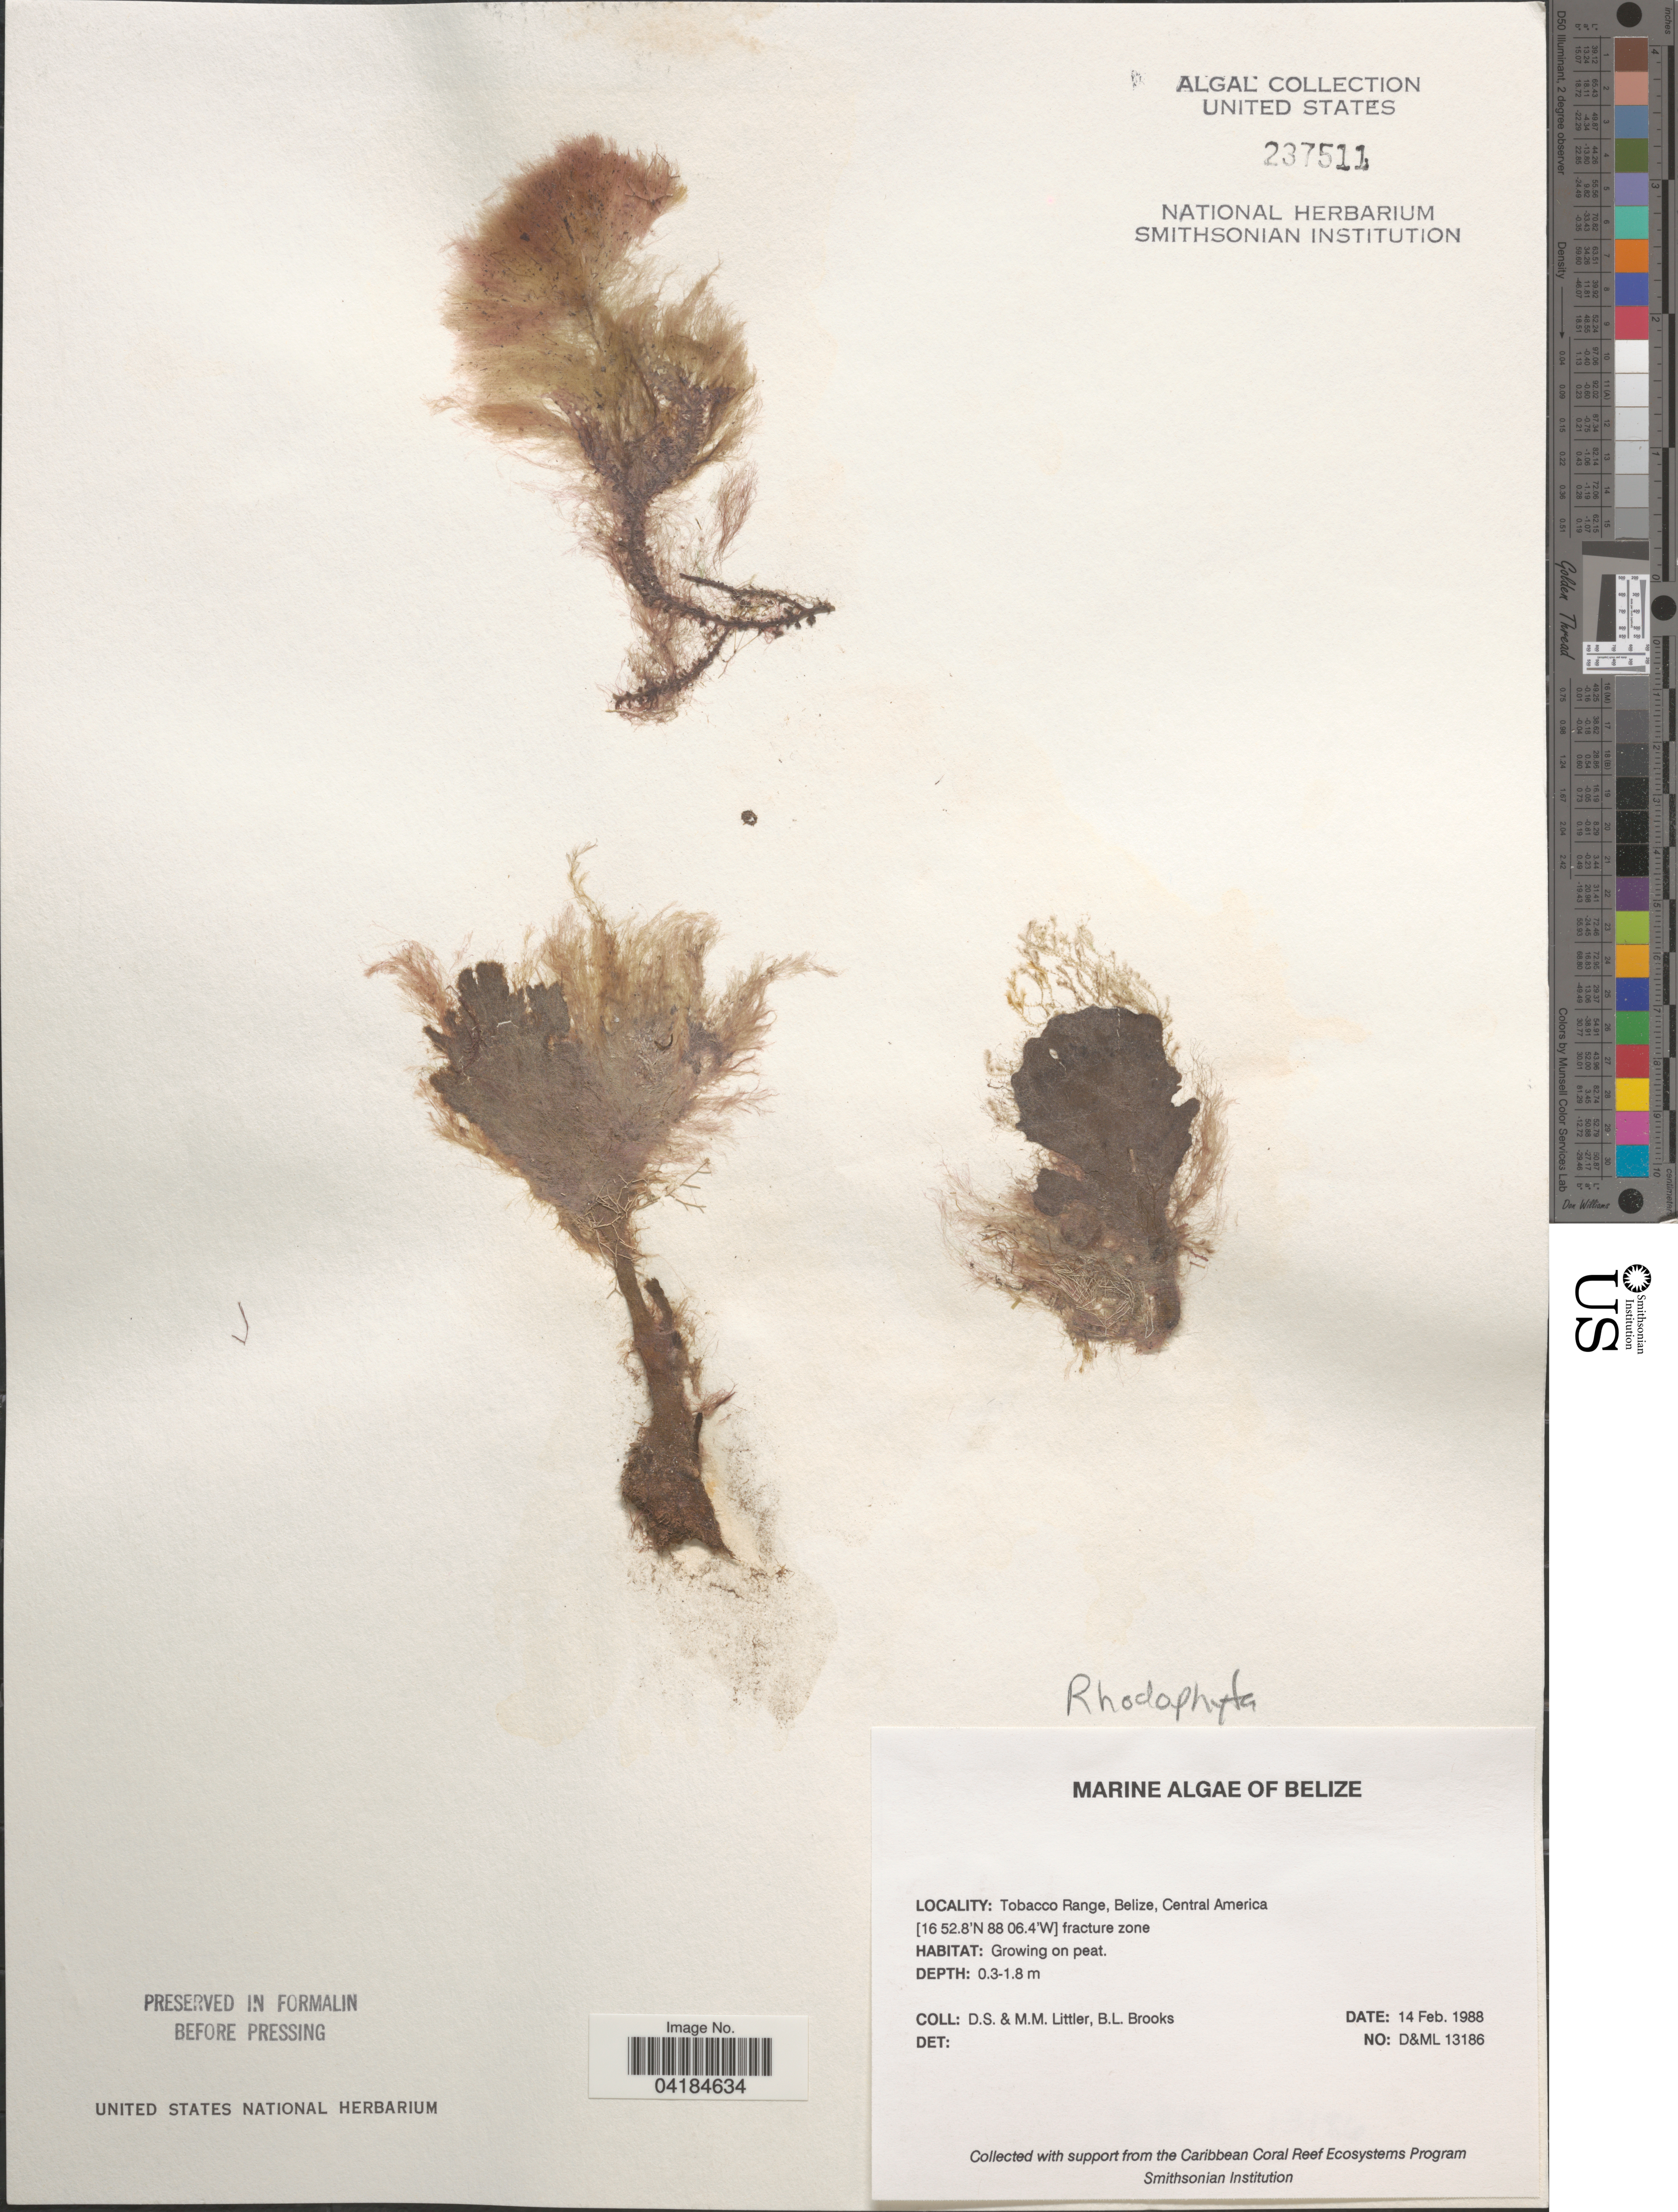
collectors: D. S. Littler & B. Brooks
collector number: D&ML13186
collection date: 1988-02-14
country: Belize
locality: Tobacco Range.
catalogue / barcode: US 237511